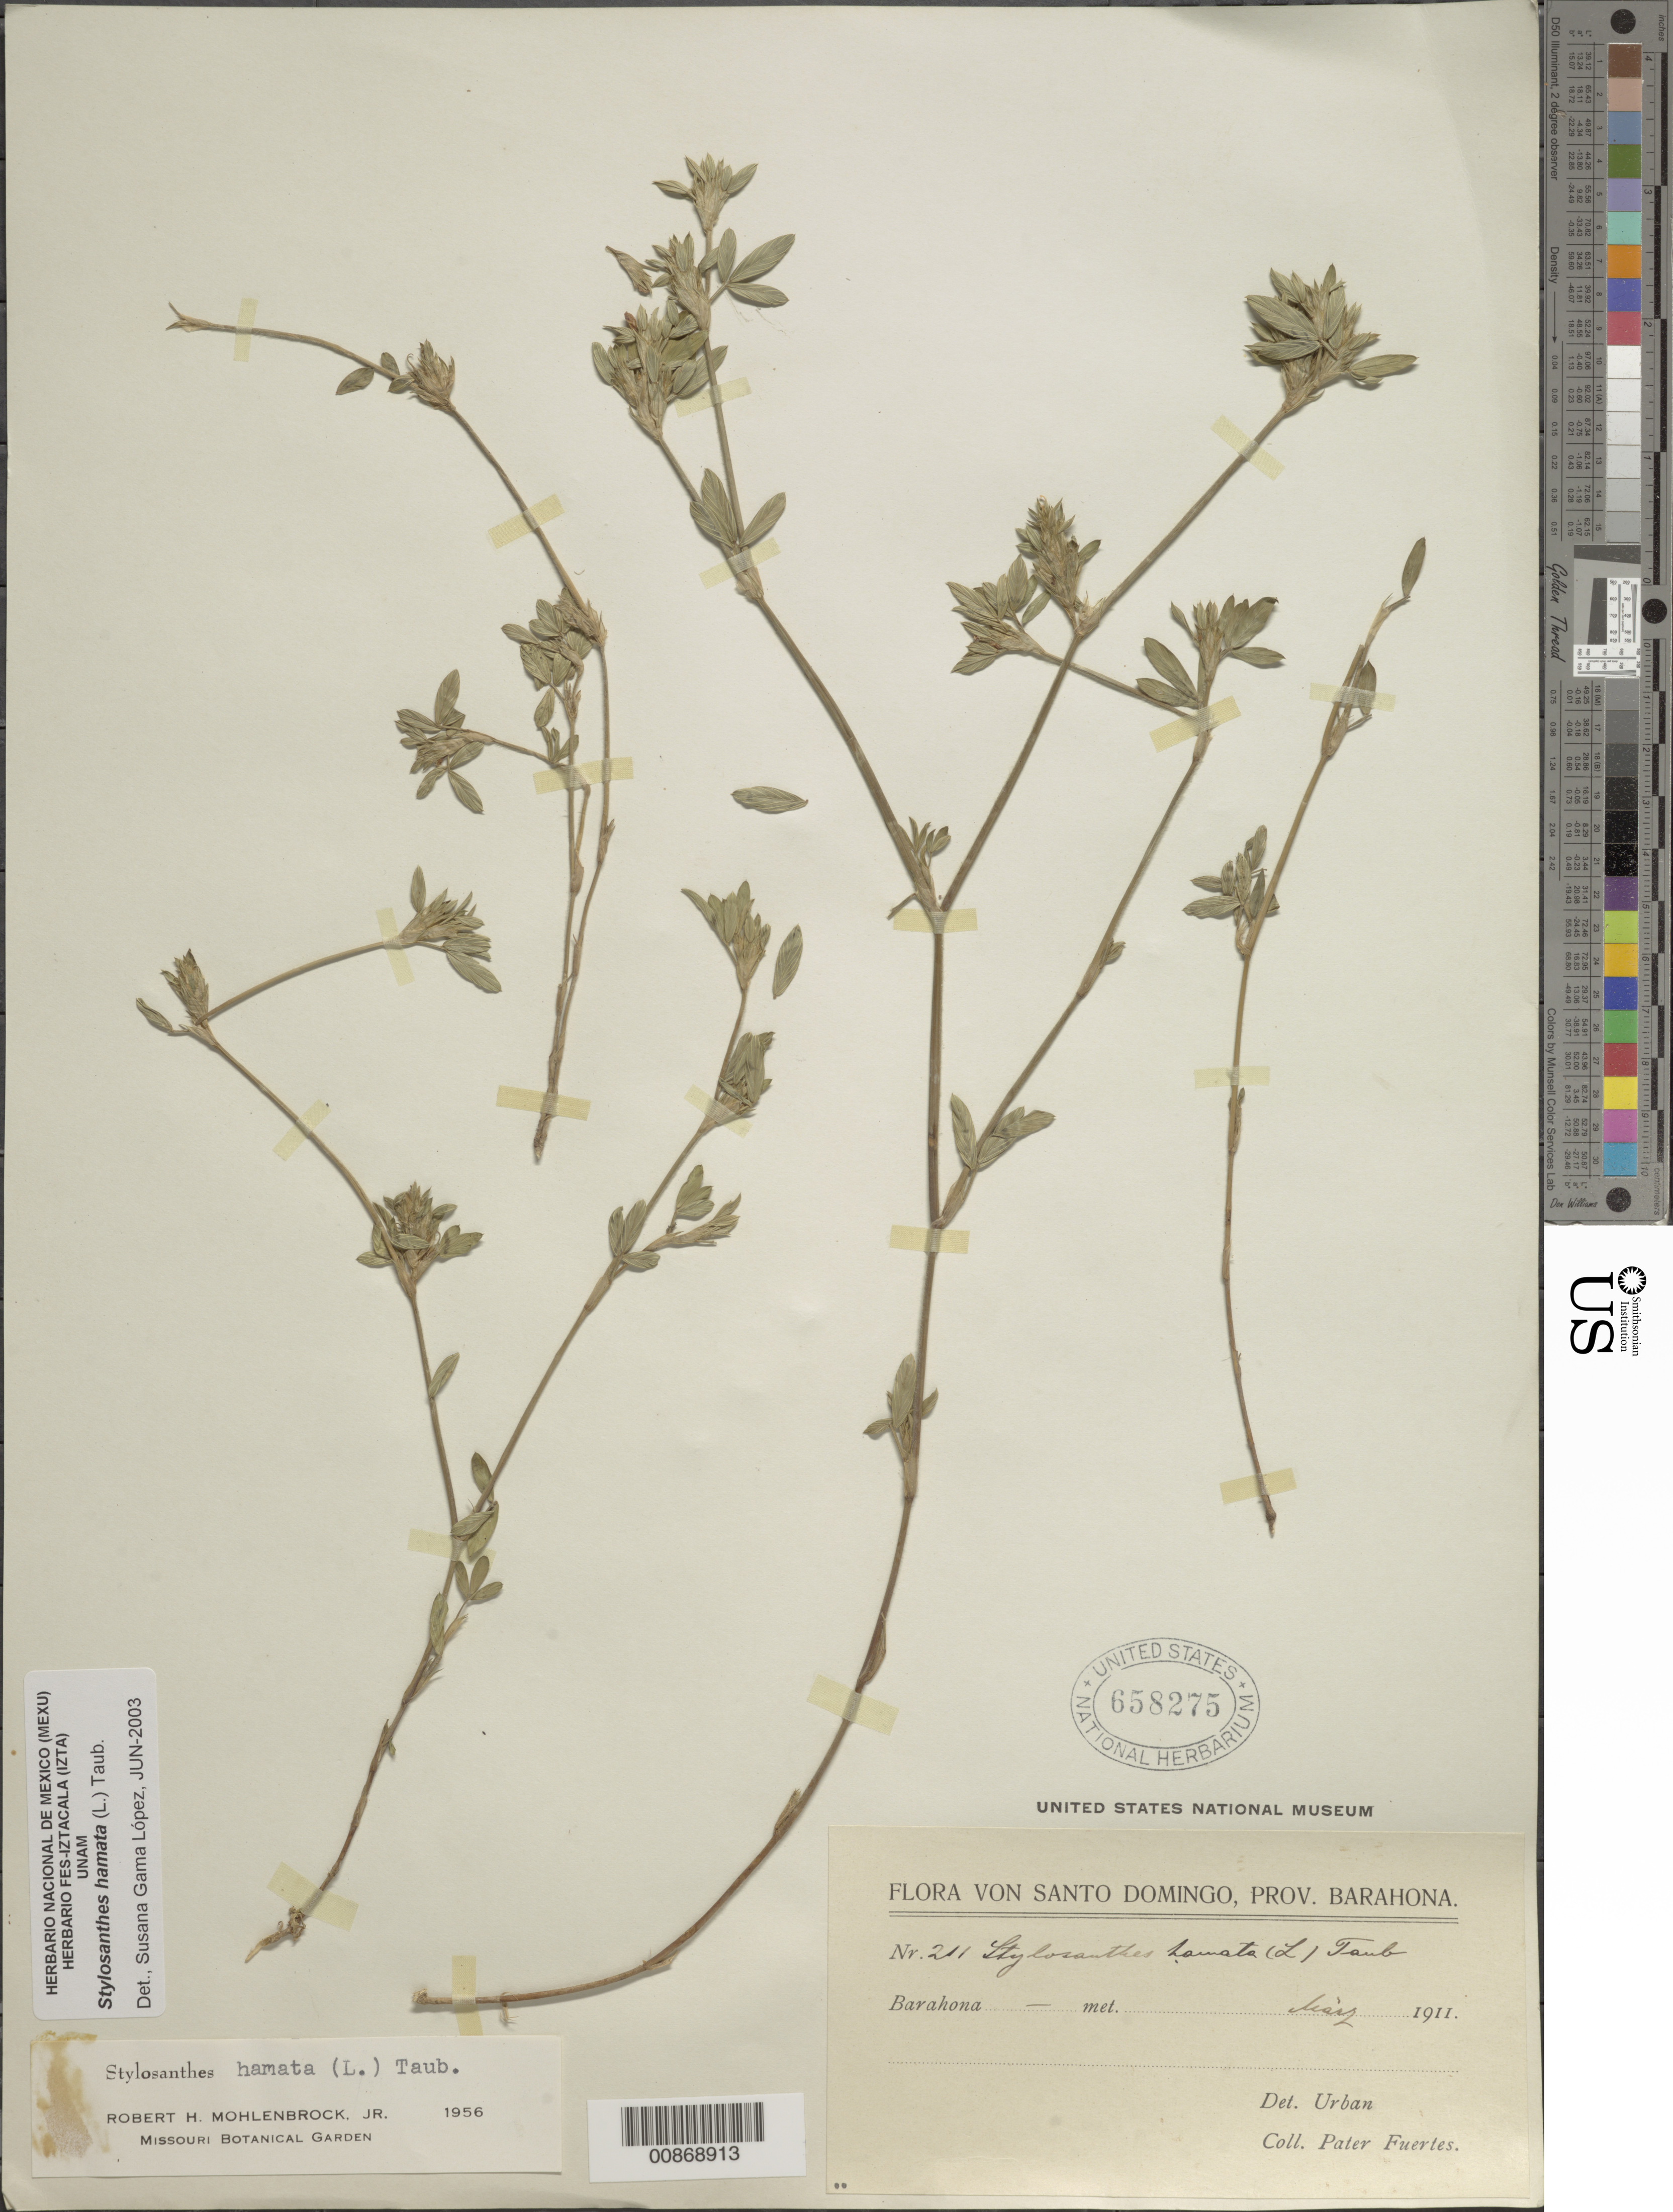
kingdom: Plantae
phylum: Tracheophyta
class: Magnoliopsida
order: Fabales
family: Fabaceae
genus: Stylosanthes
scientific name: Stylosanthes hamata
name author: (L.) Taub.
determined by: Gama López, S.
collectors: M. D. Fuertes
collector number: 211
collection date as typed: May 1911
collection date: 1911-05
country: Dominican Republic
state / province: Barahona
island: Hispaniola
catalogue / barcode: US 658275